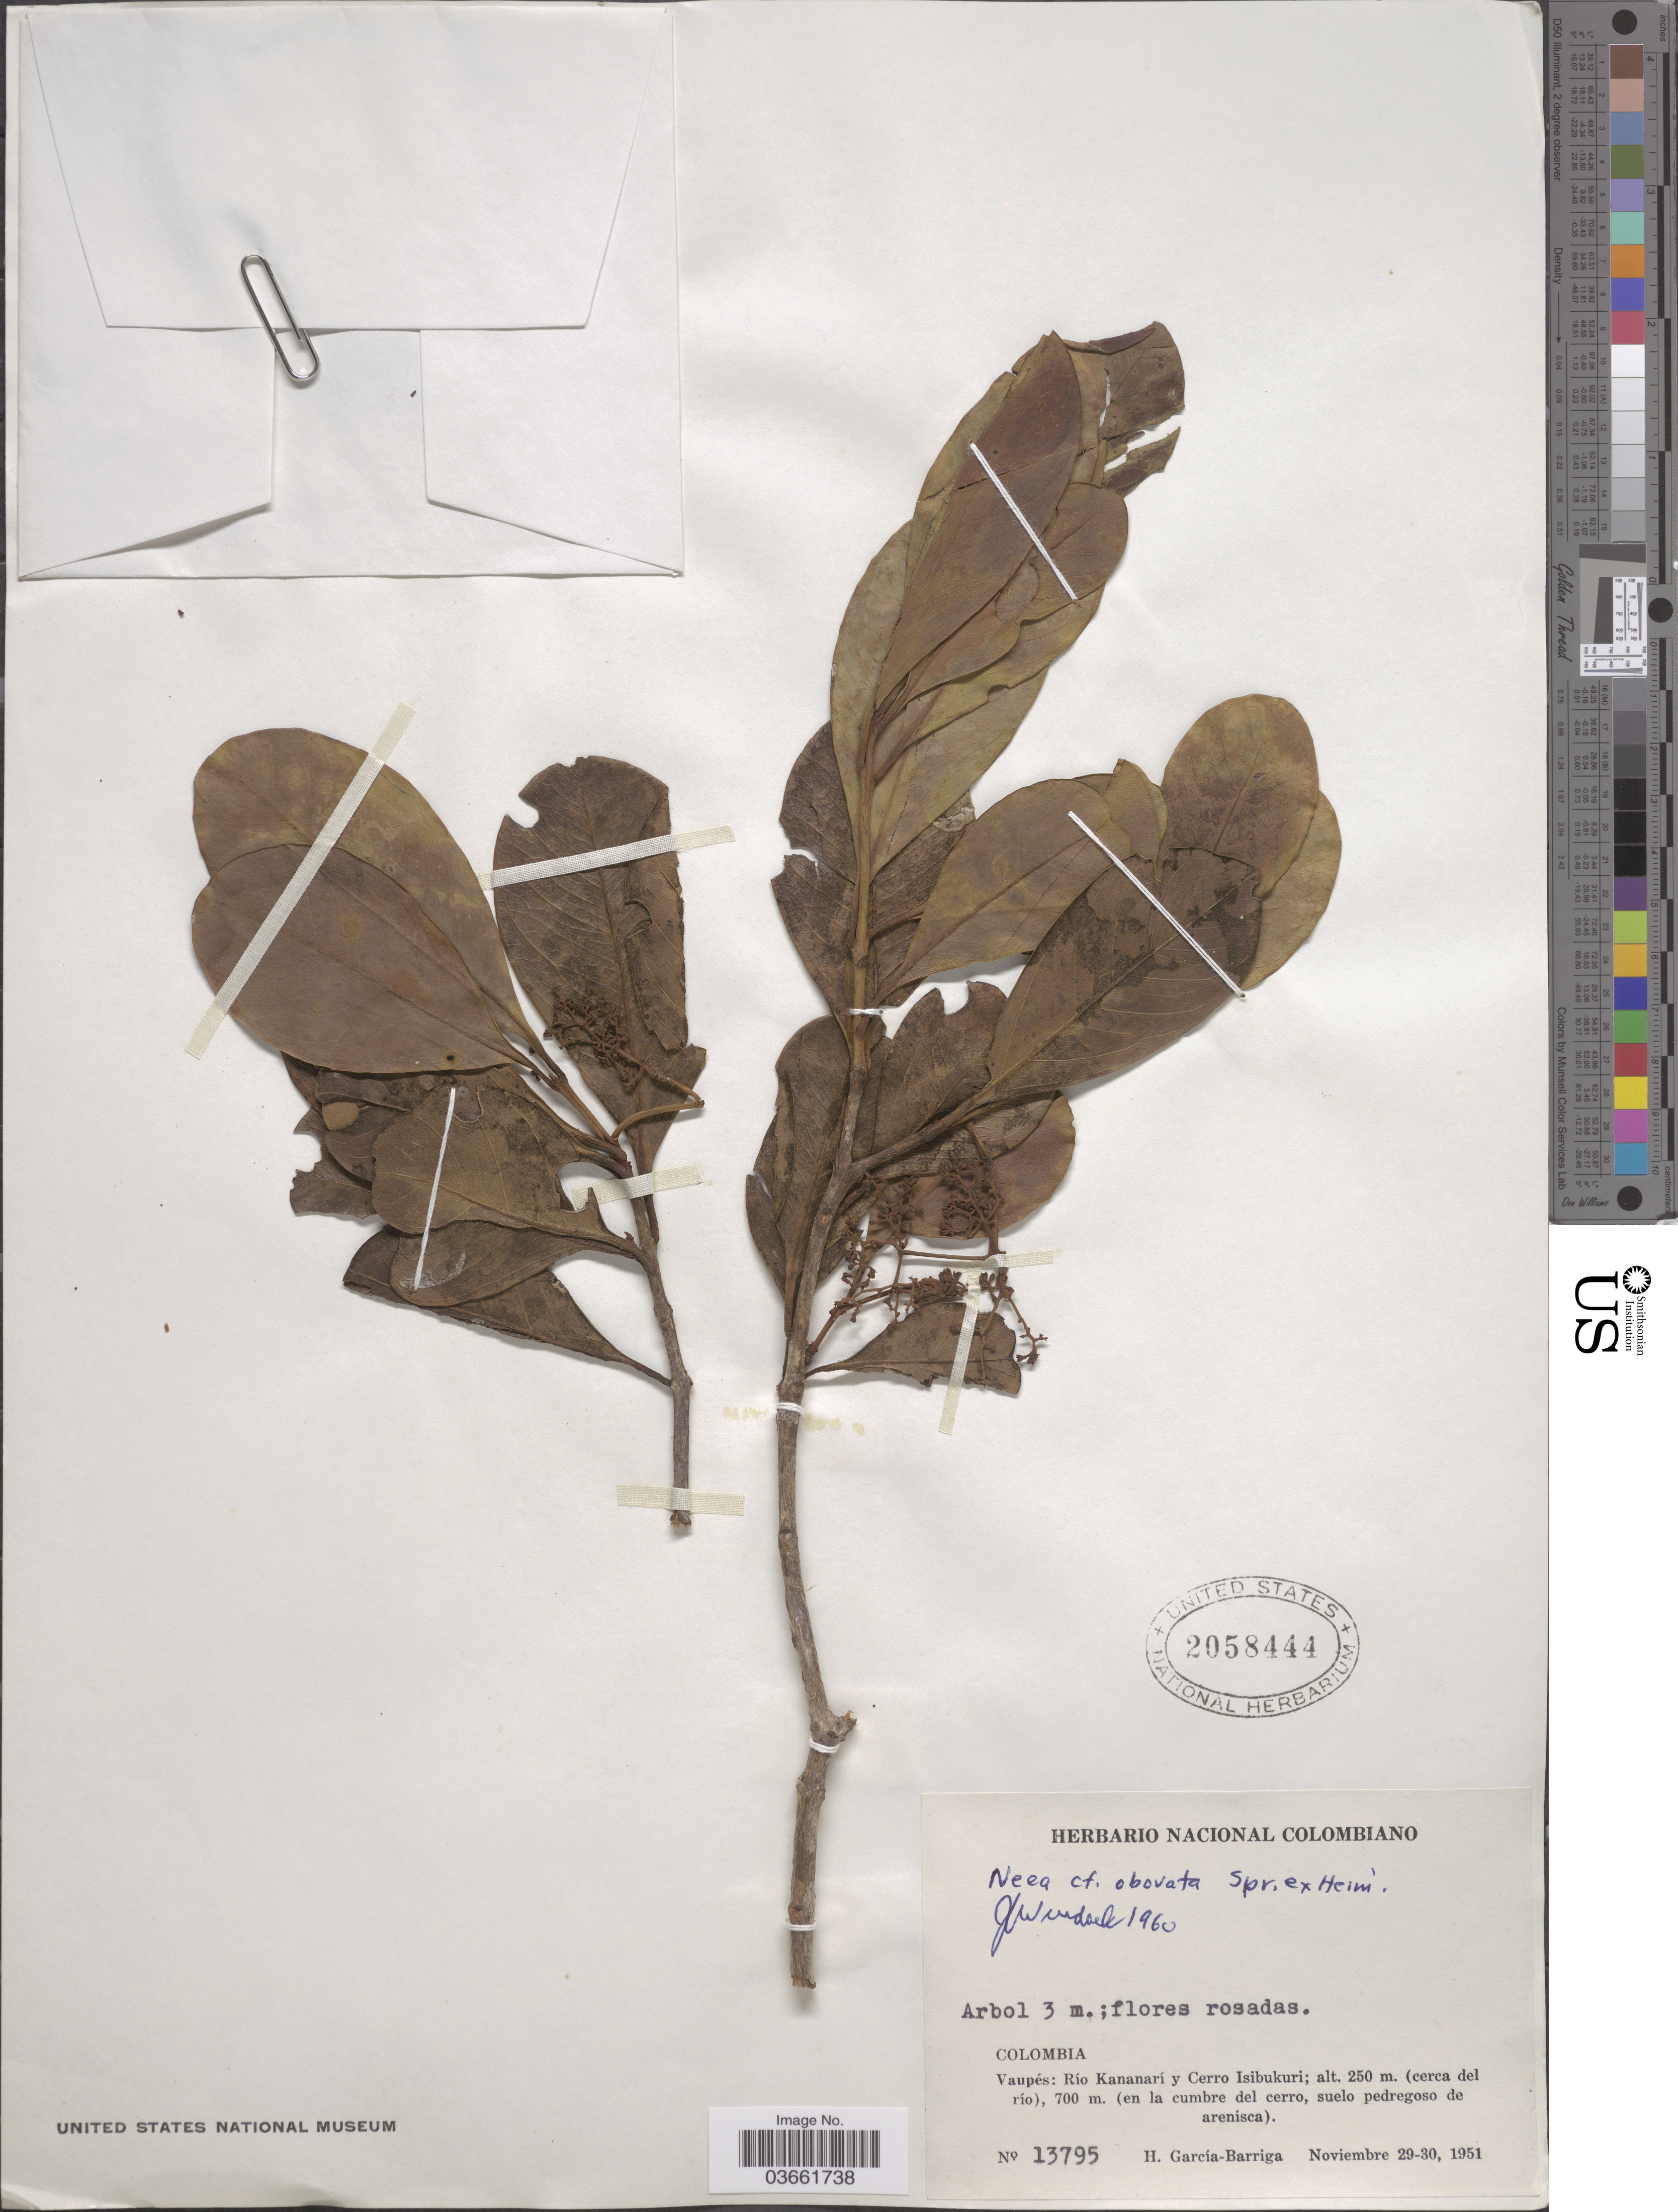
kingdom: Plantae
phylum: Tracheophyta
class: Magnoliopsida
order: Caryophyllales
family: Nyctaginaceae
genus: Neea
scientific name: Neea obovata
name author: Spruce ex Heimerl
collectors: H. García Barriga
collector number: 13795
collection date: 1951-11-29/1951-11-30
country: Colombia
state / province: Vaupés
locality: Río Kananarí y Cerro Isibukuri (cerca del río).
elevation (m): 700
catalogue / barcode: US 2058444